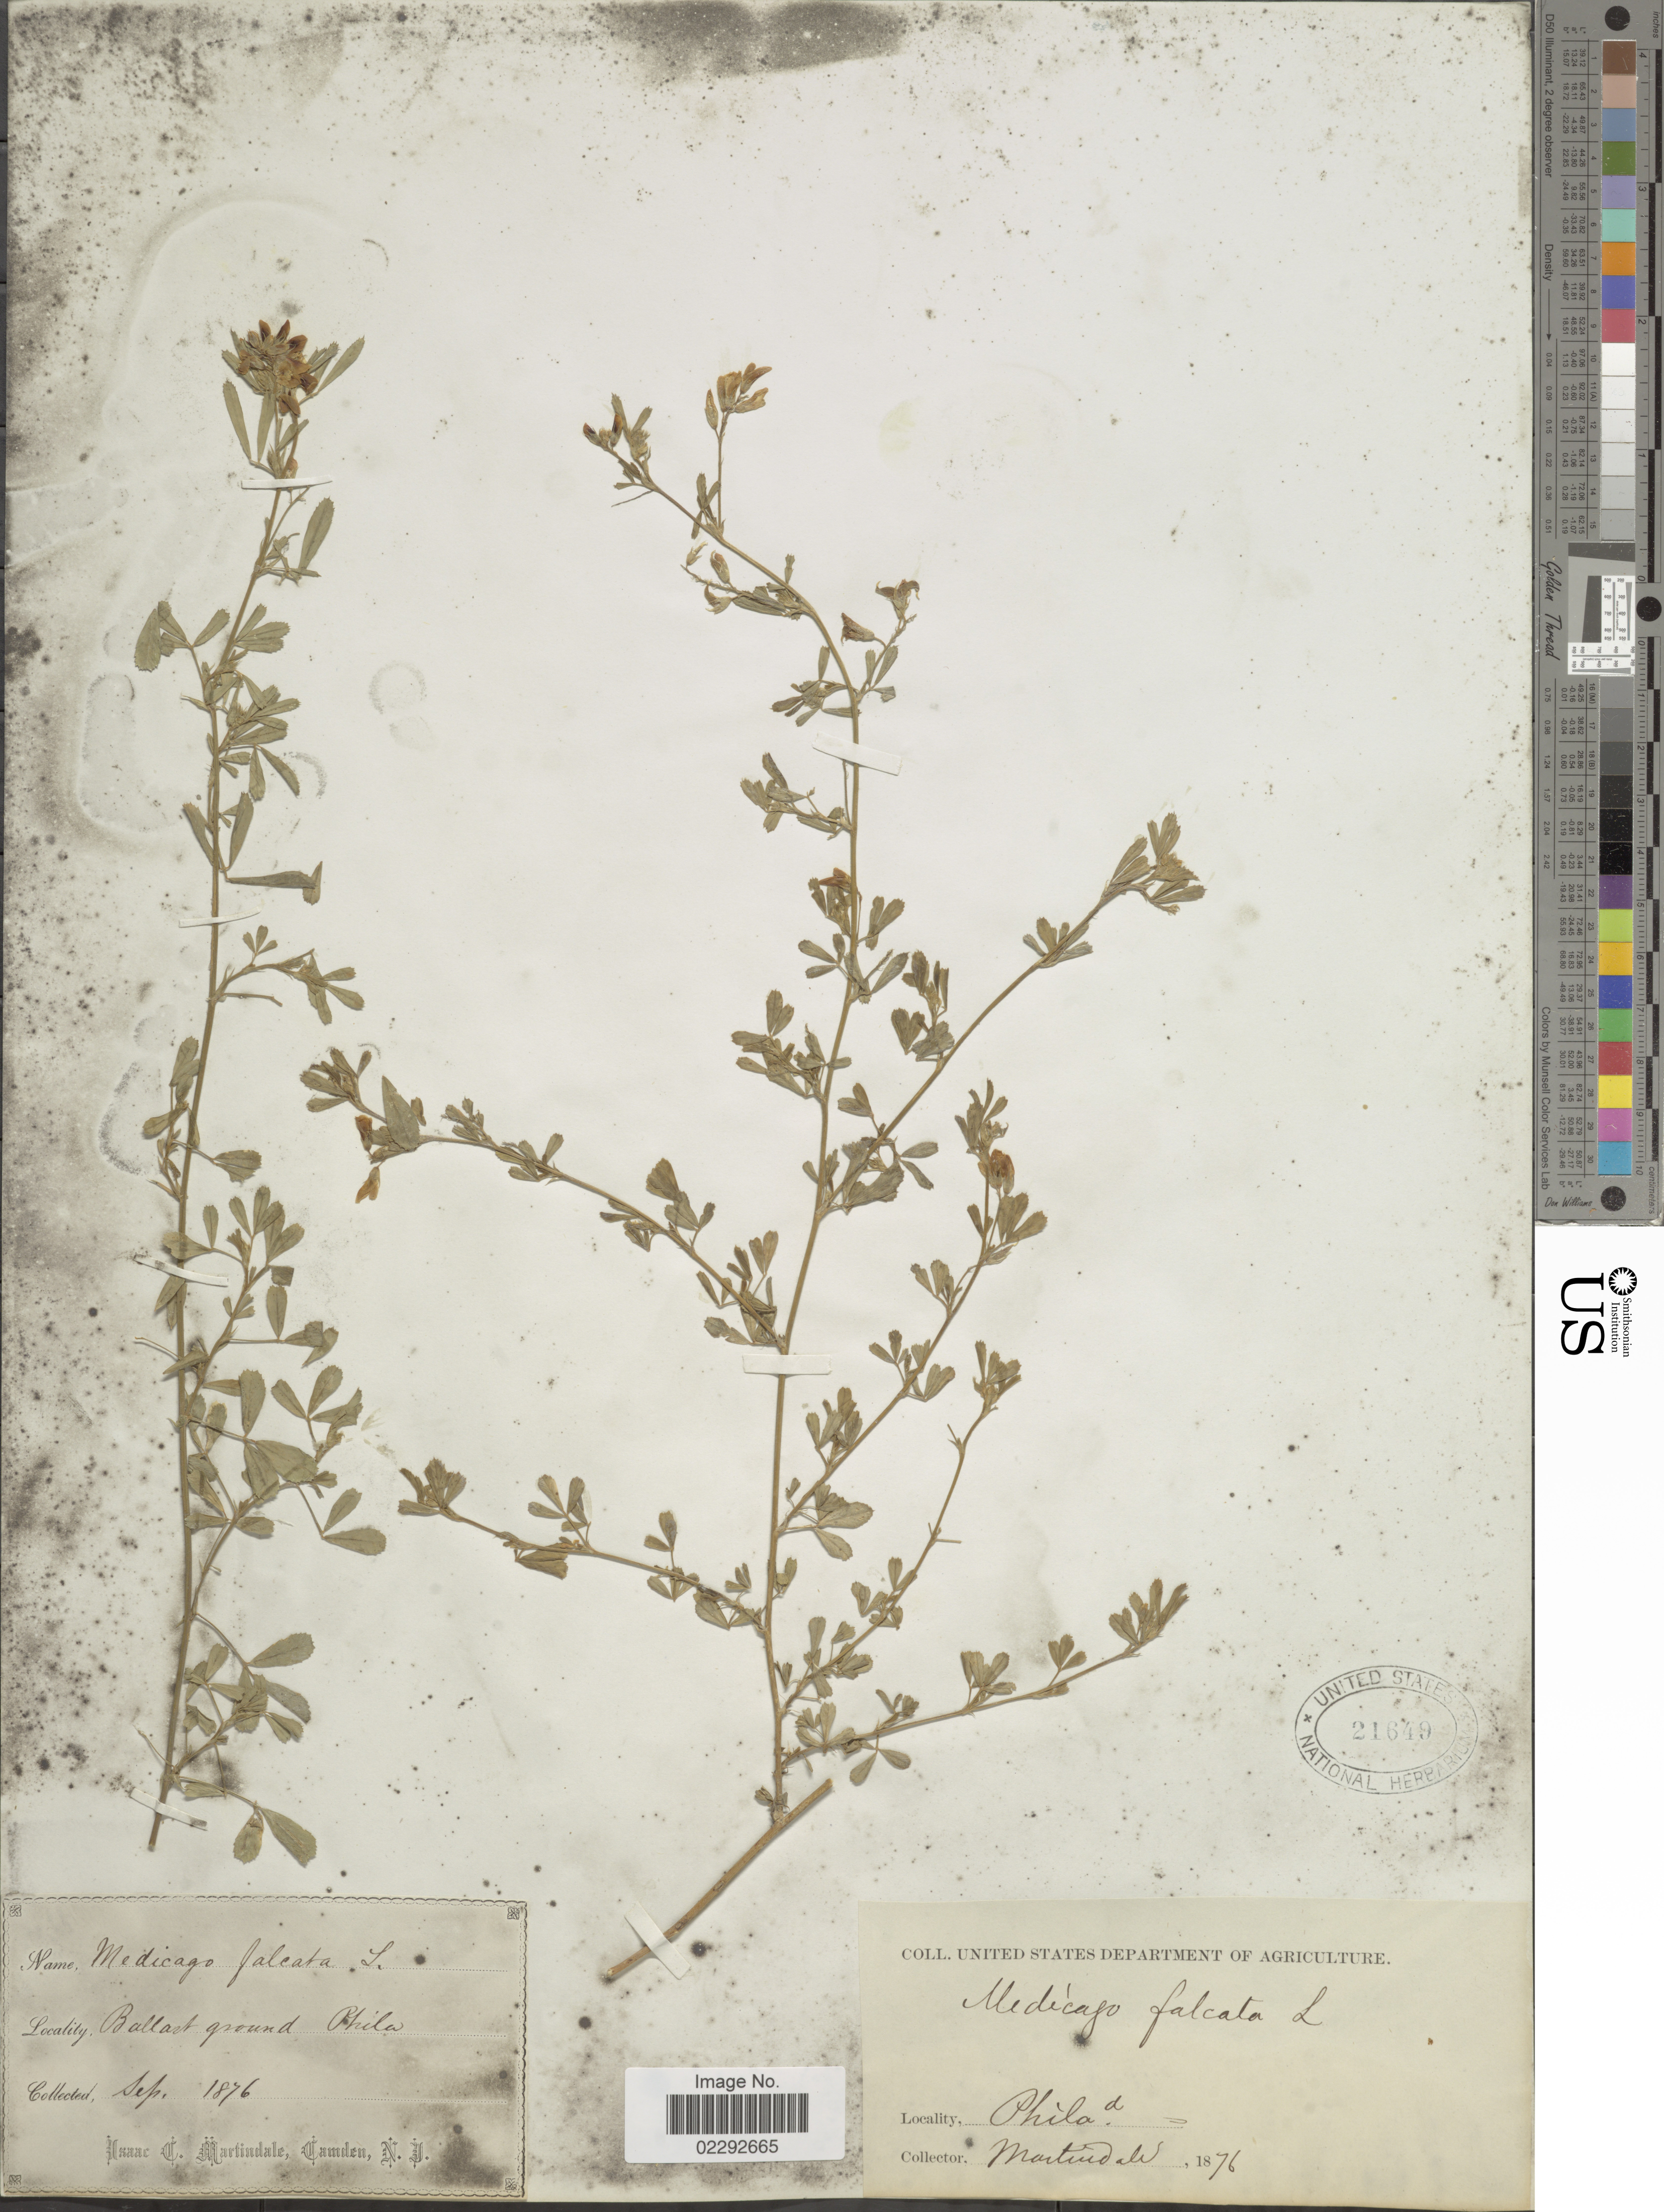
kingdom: Plantae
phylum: Tracheophyta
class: Magnoliopsida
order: Fabales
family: Fabaceae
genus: Medicago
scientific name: Medicago falcata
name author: L.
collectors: I. C. Martindale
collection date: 1876-09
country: United States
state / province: Pennsylvania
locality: Ballast ground, Philad.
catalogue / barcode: US 21649